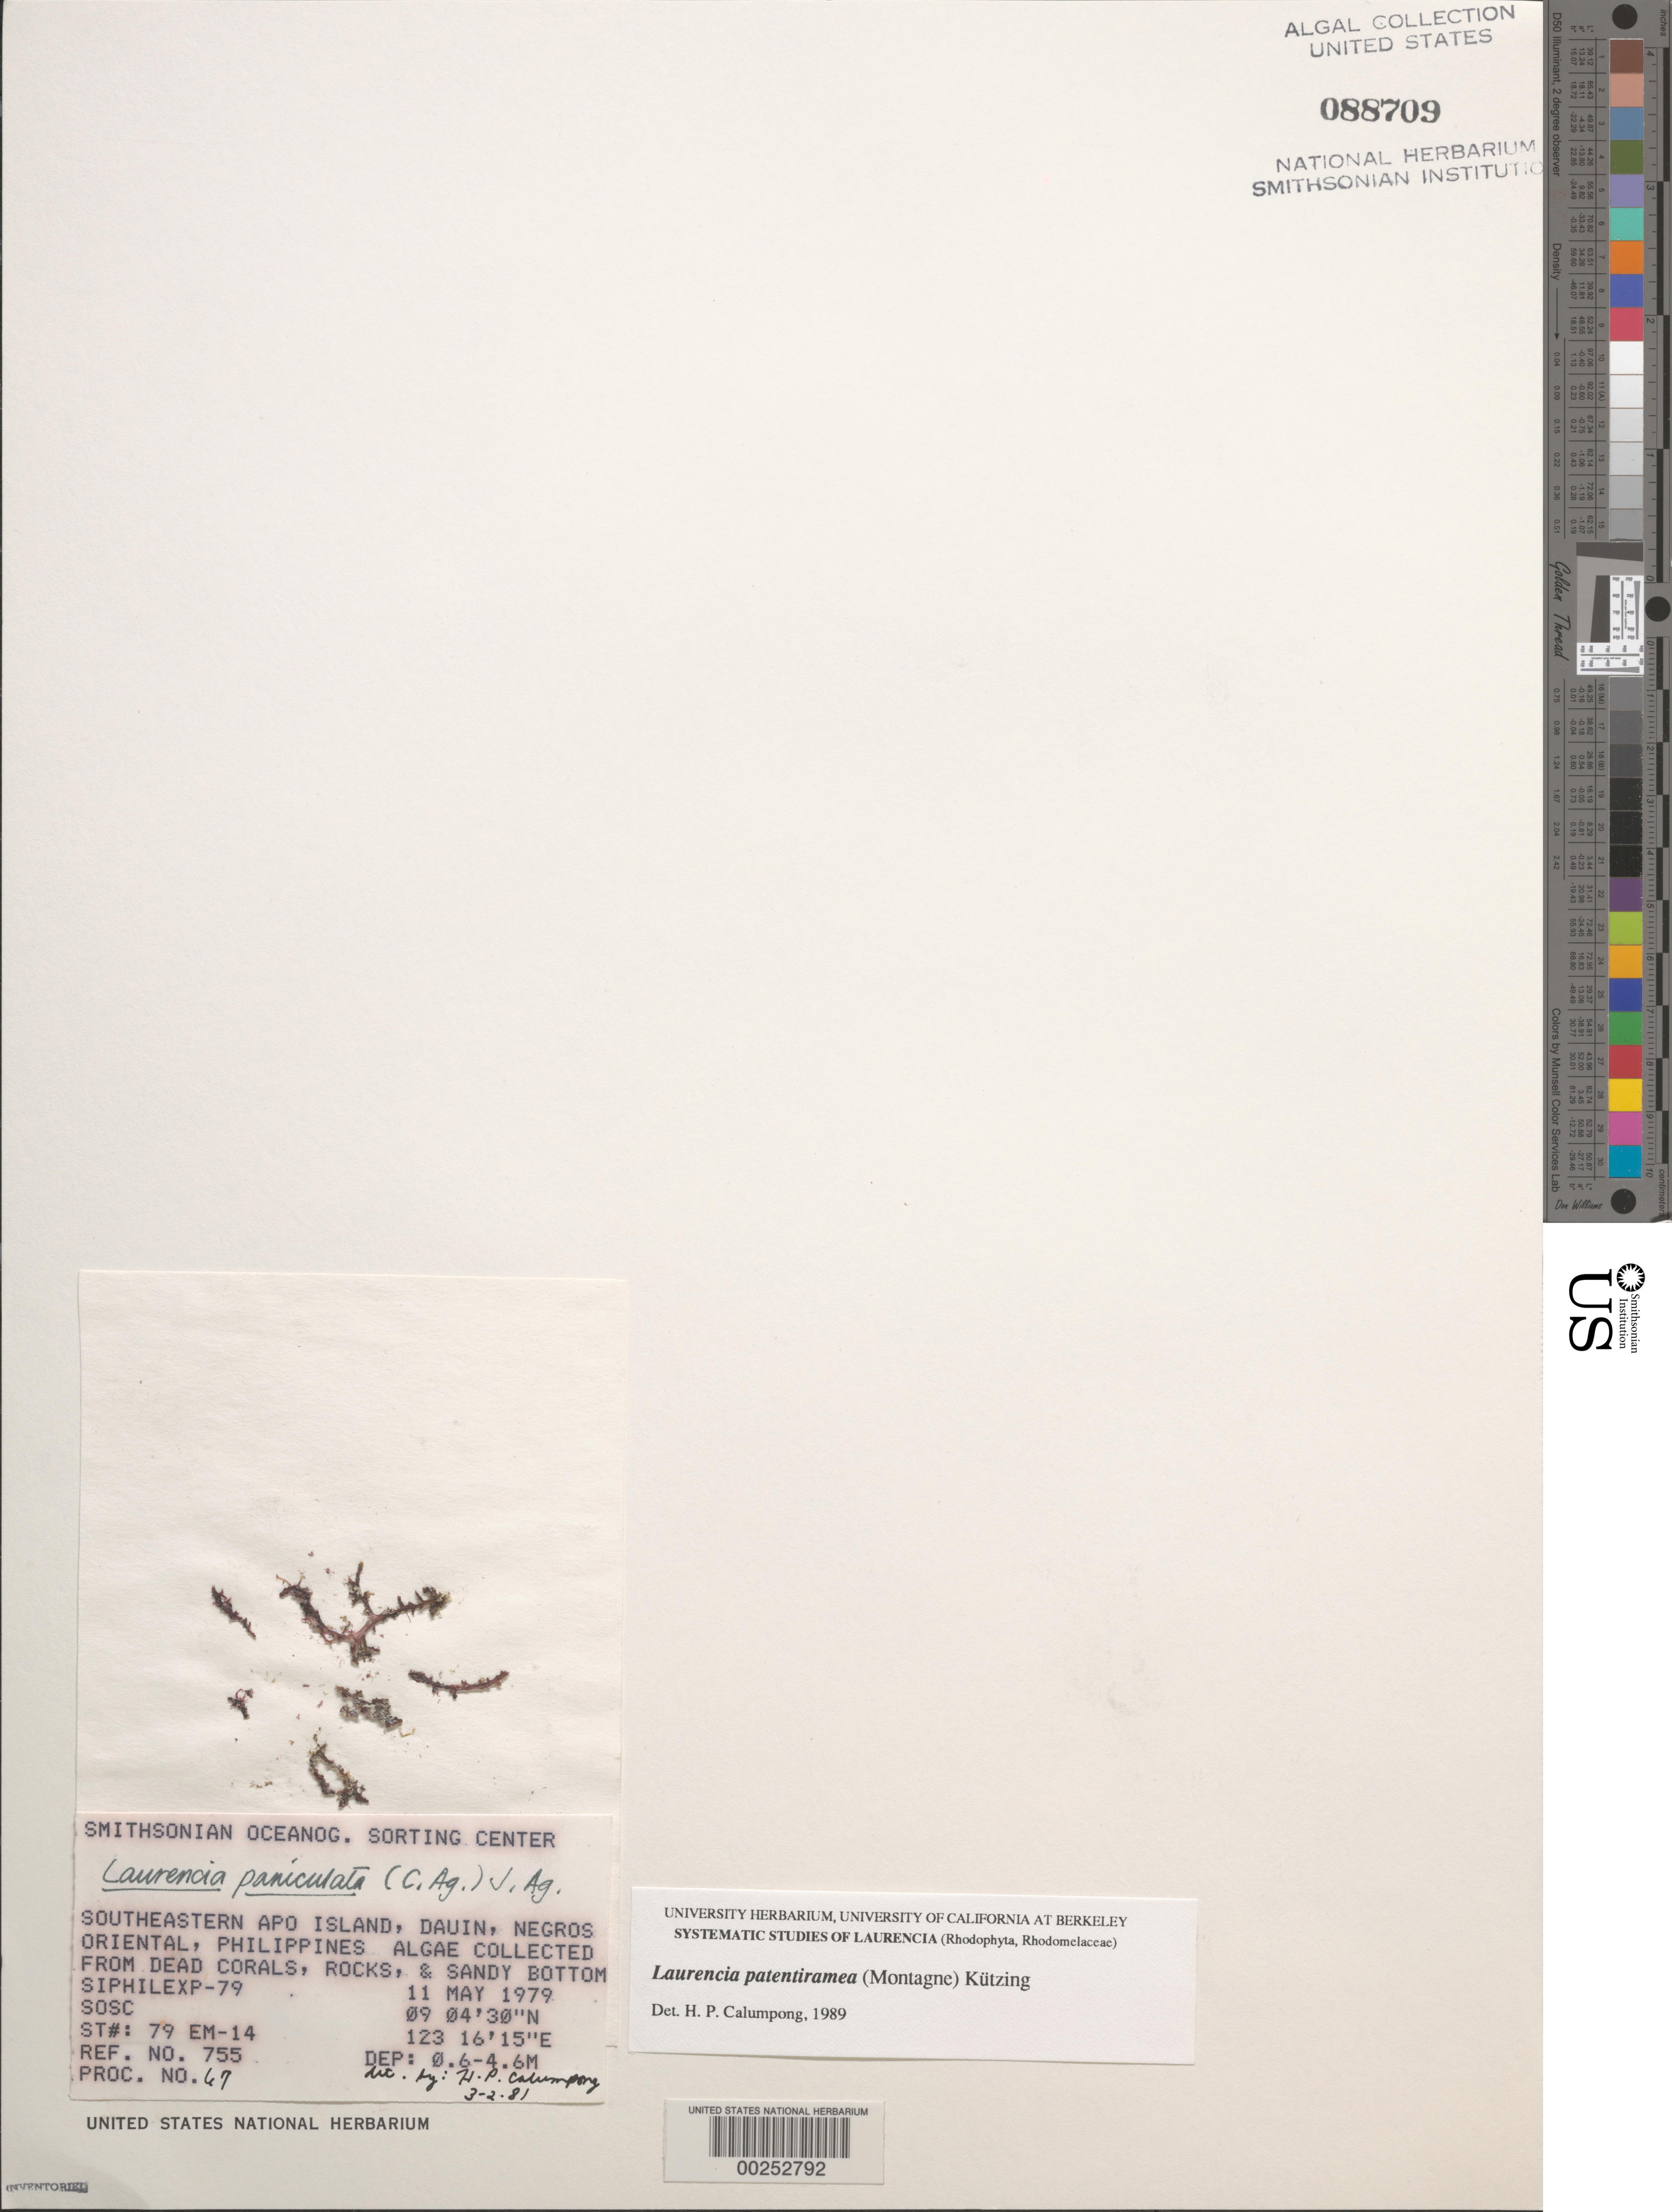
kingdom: Plantae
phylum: Rhodophyta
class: Florideophyceae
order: Ceramiales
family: Rhodomelaceae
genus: Palisada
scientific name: Palisada patentiramea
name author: (Mont.) Cassano et al.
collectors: SOSC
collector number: Station 79 Em-14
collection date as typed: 11 May 1979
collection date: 1979-05-11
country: Philippines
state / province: Central Visayas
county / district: Negros Oriental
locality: Apo island, dauin, negros oriental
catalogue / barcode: US 88709